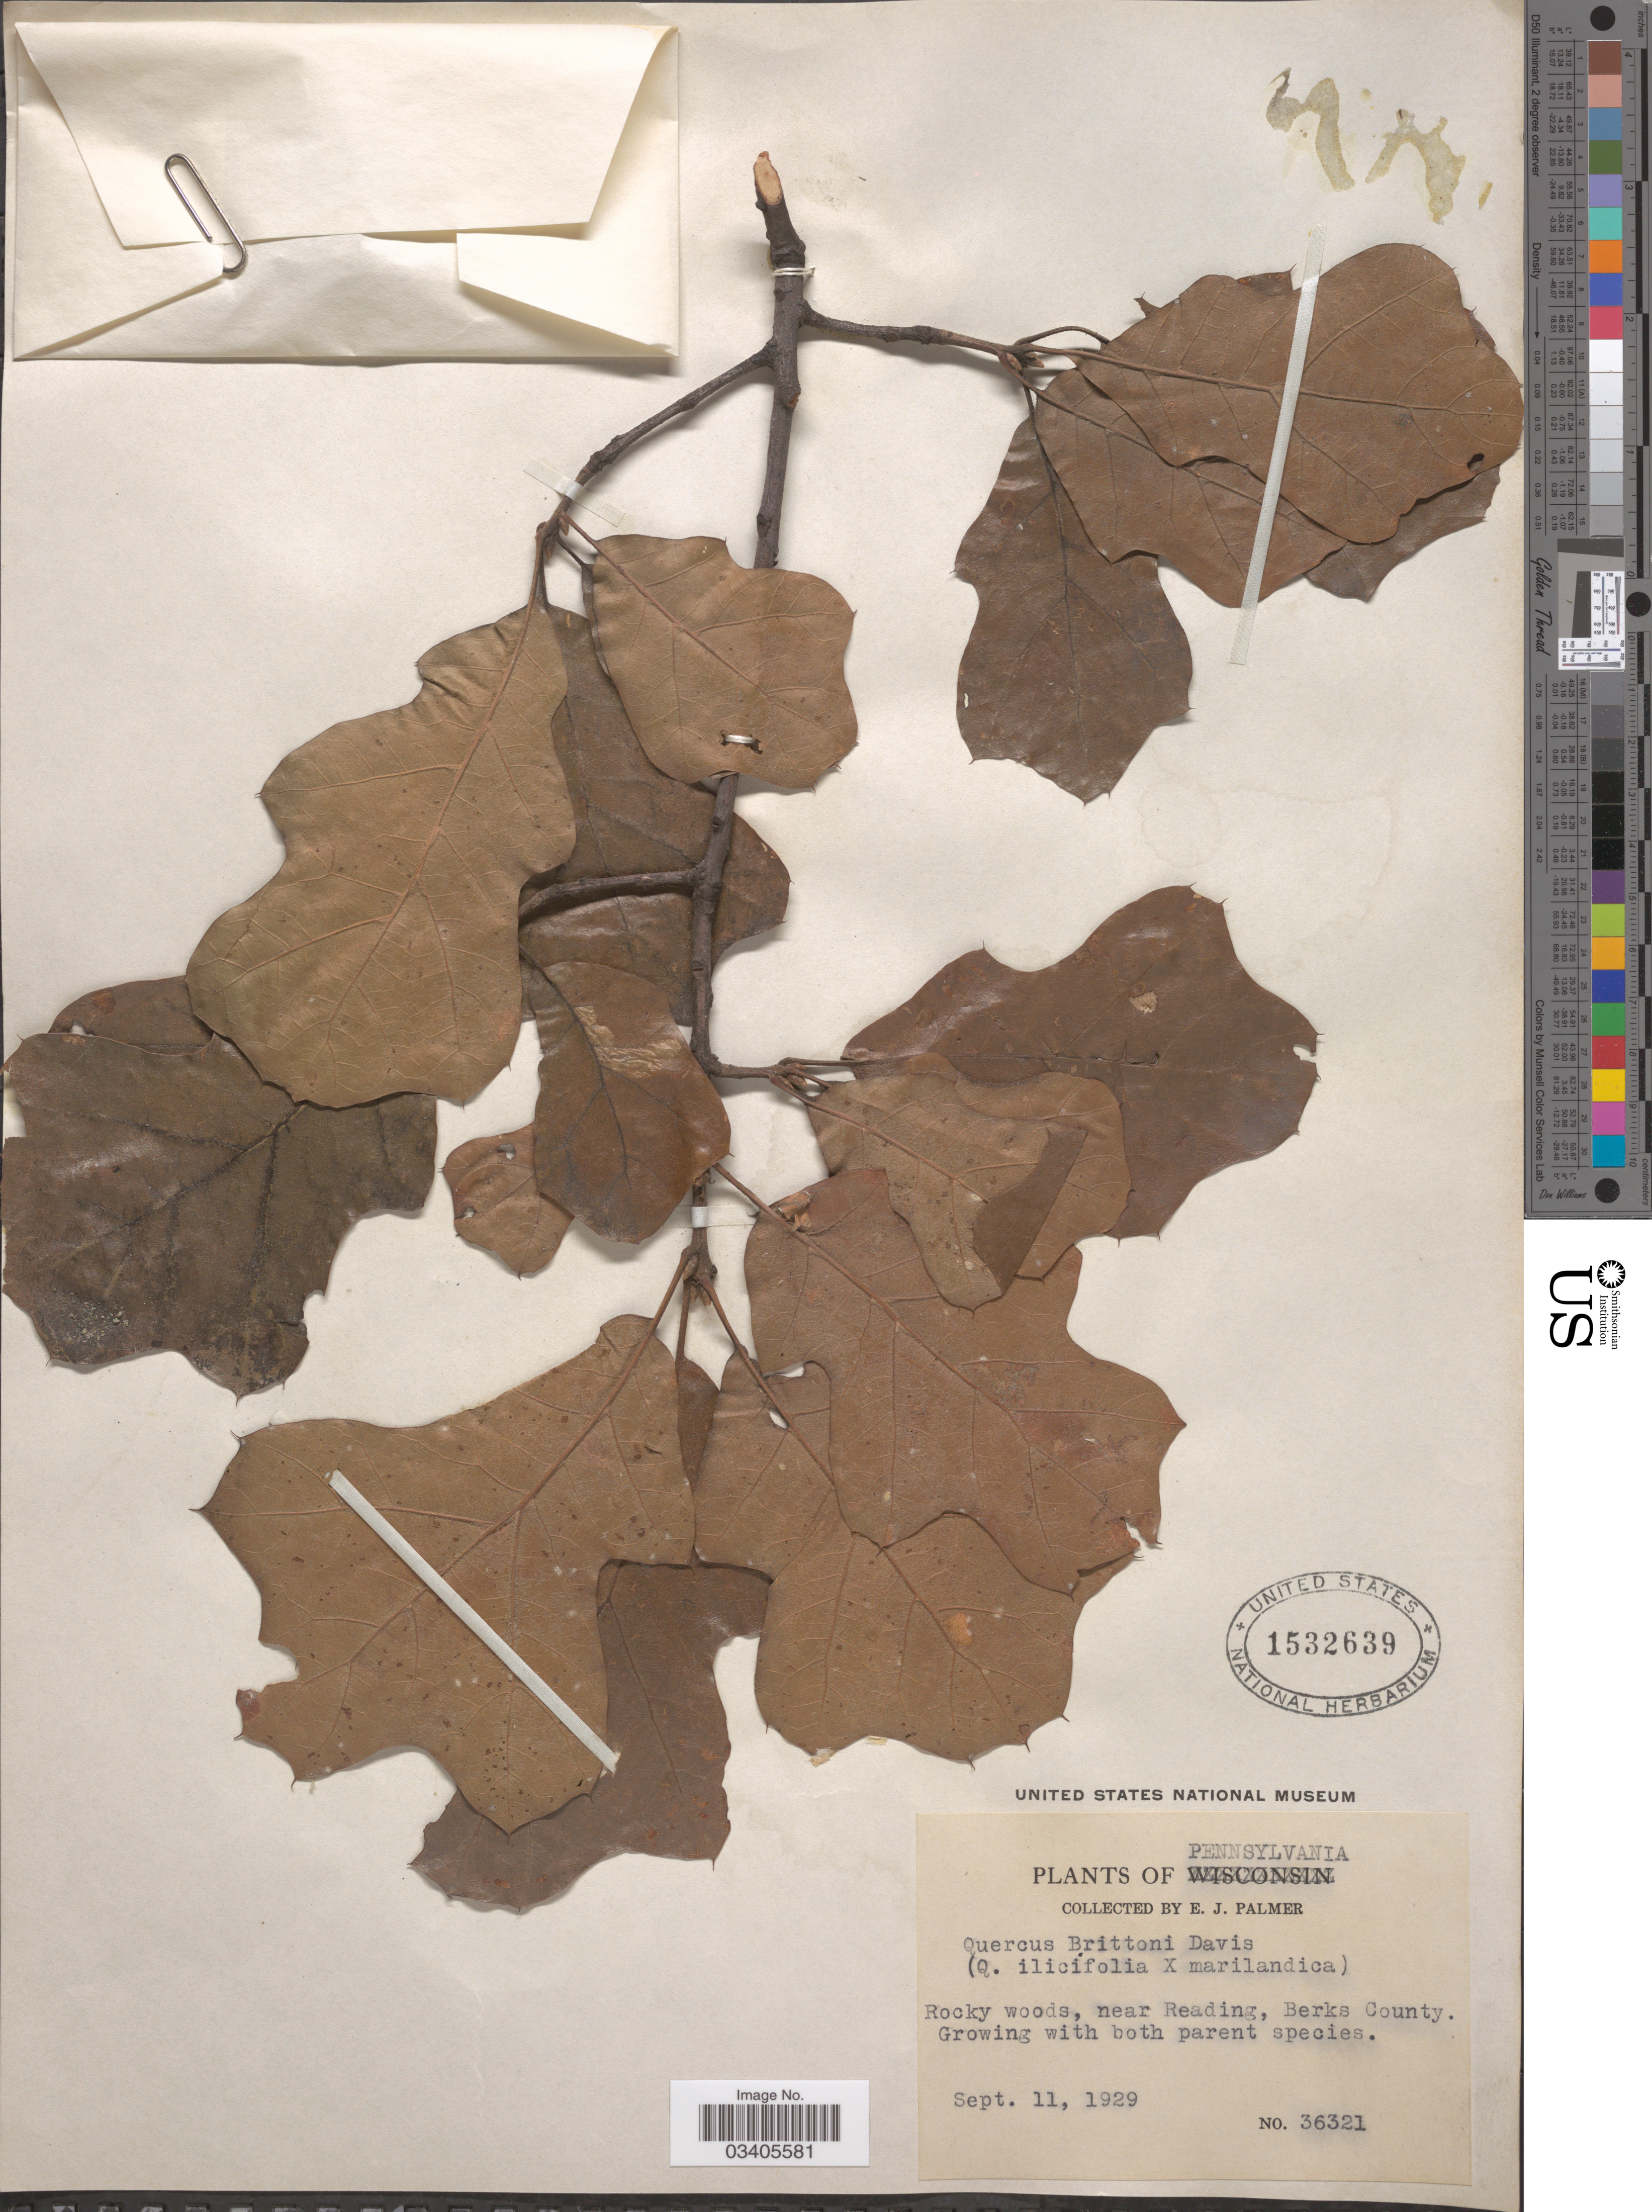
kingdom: Plantae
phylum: Tracheophyta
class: Magnoliopsida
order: Fagales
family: Fagaceae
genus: Quercus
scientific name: Quercus ilicifolia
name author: Wangenh.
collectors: E. J. Palmer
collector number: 36321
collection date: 1929-09-11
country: United States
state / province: Pennsylvania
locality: Near Reading, Berks County.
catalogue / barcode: US 1532639